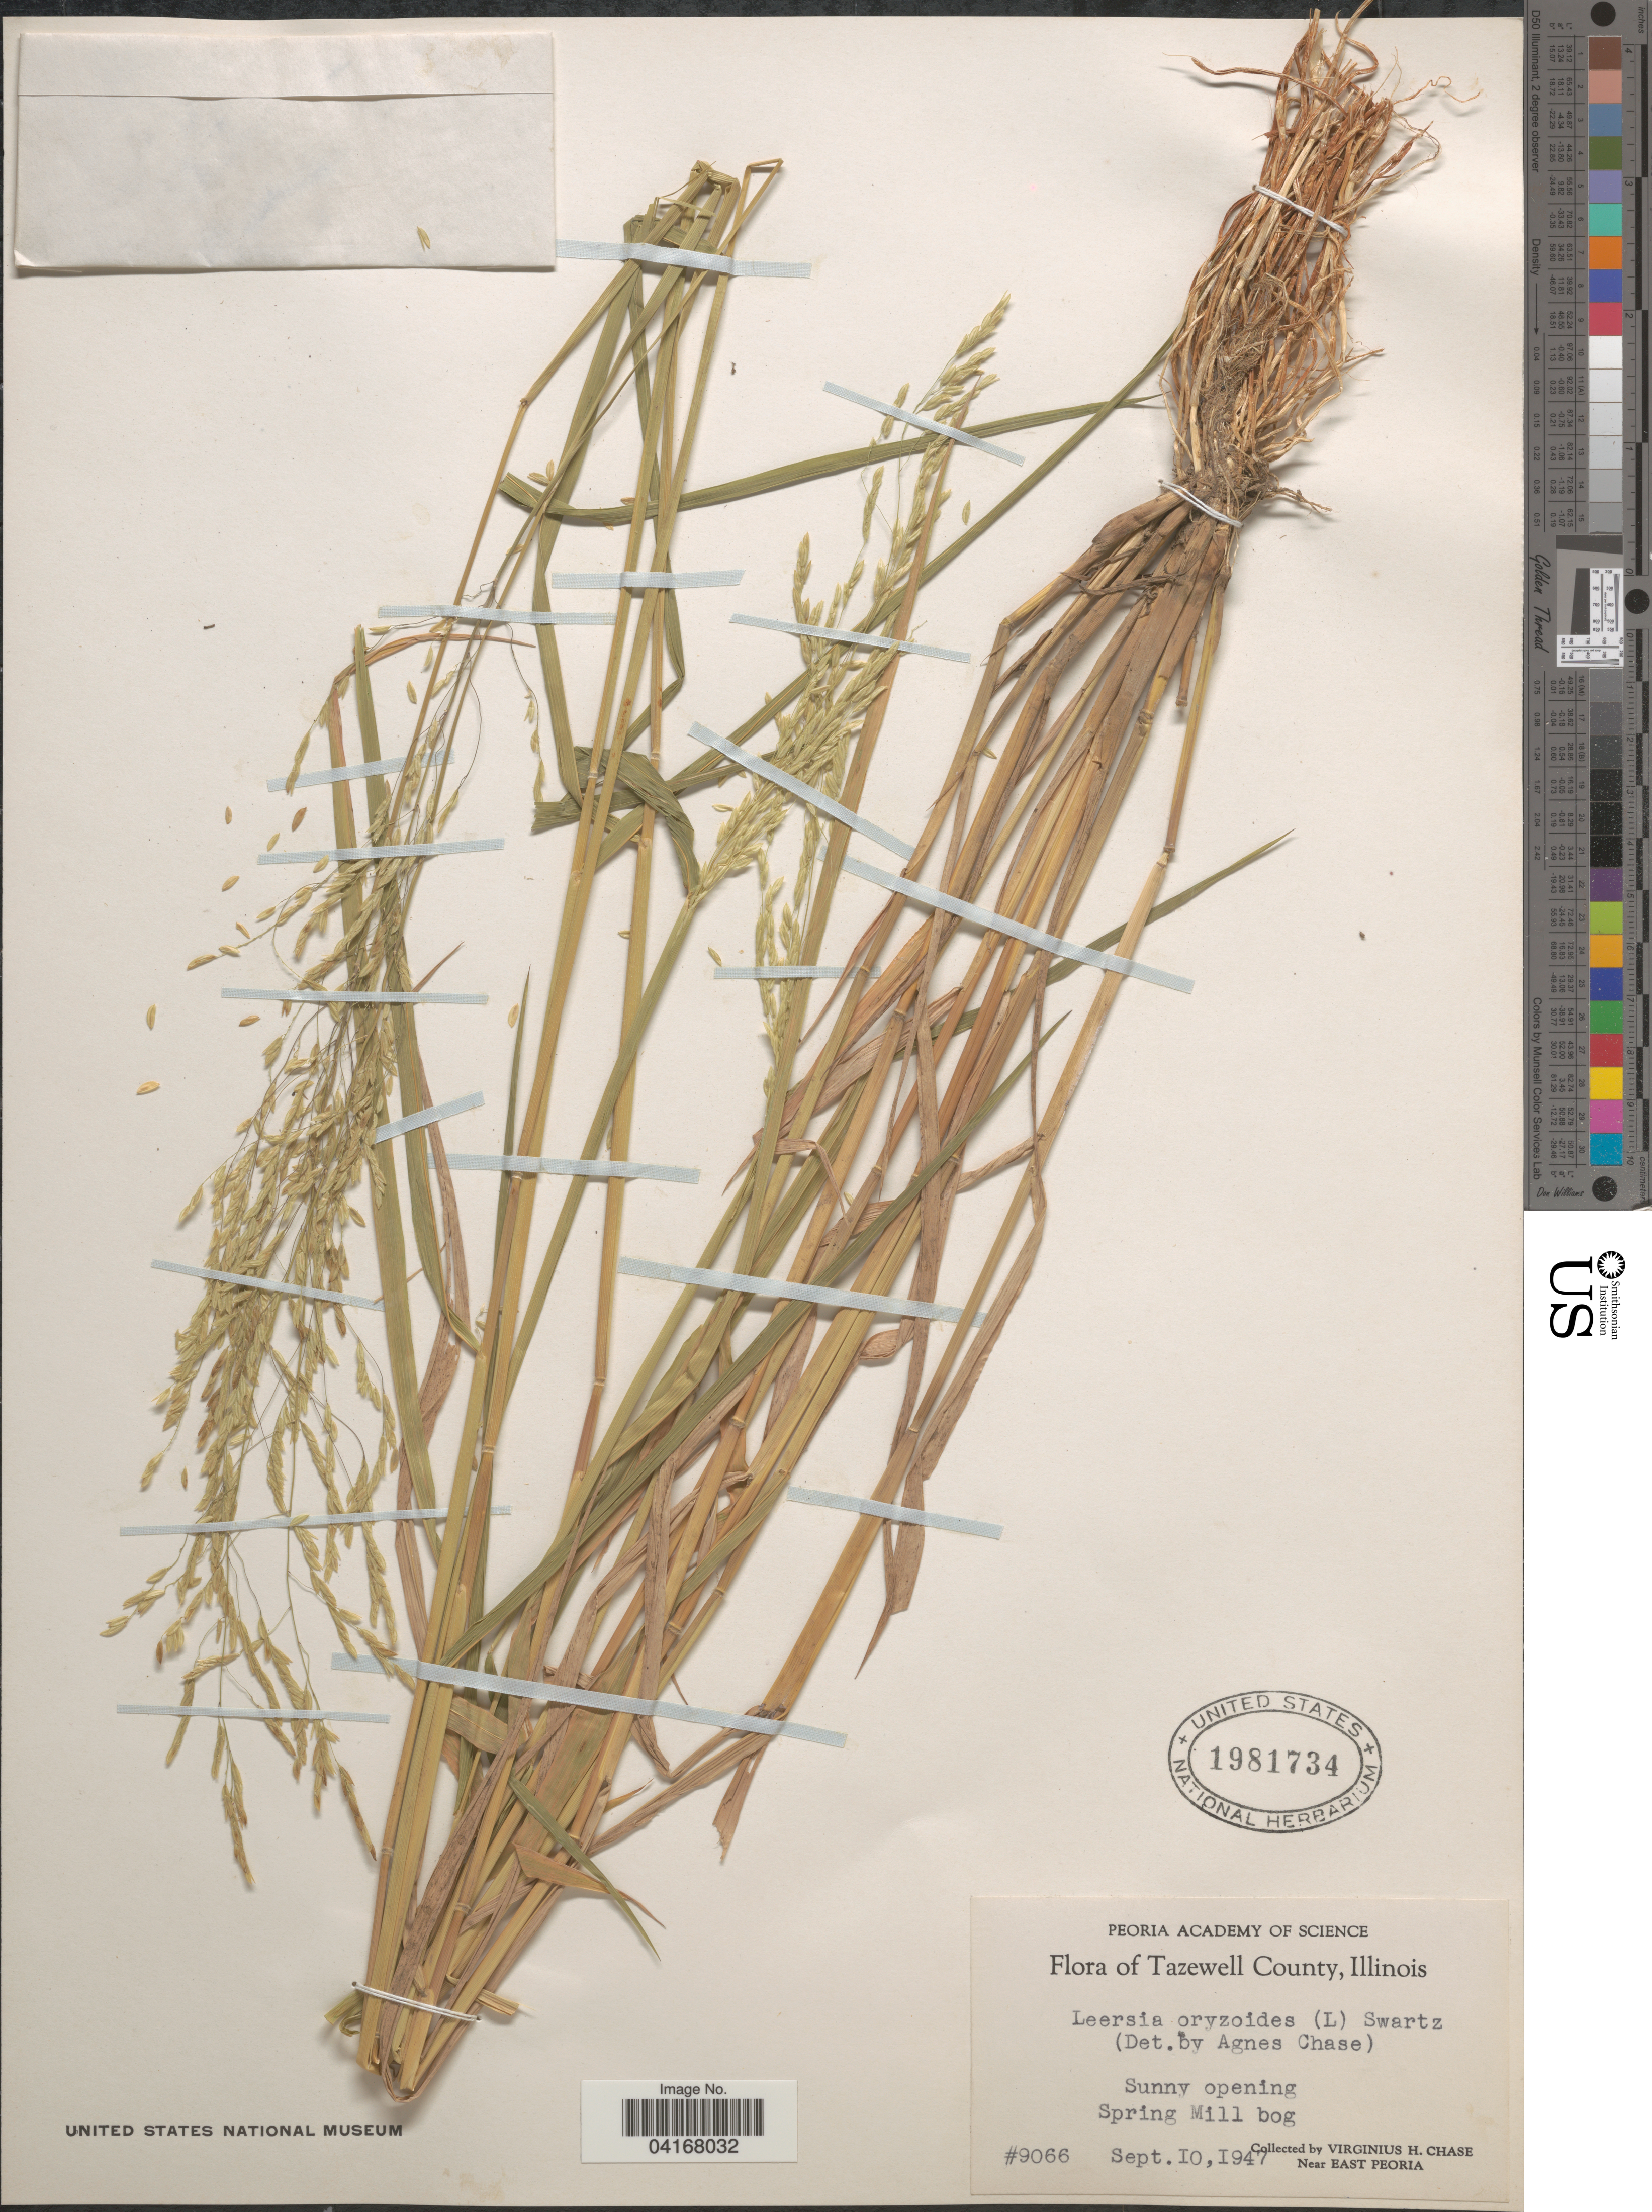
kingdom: Plantae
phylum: Tracheophyta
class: Liliopsida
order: Poales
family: Poaceae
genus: Leersia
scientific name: Leersia oryzoides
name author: (L.) Sw.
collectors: V. H. Chase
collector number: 9066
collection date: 1947-09-10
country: United States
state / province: Illinois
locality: Tazewell County. Spring Mill bog. Near East Peoria.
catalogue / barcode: US 1981734